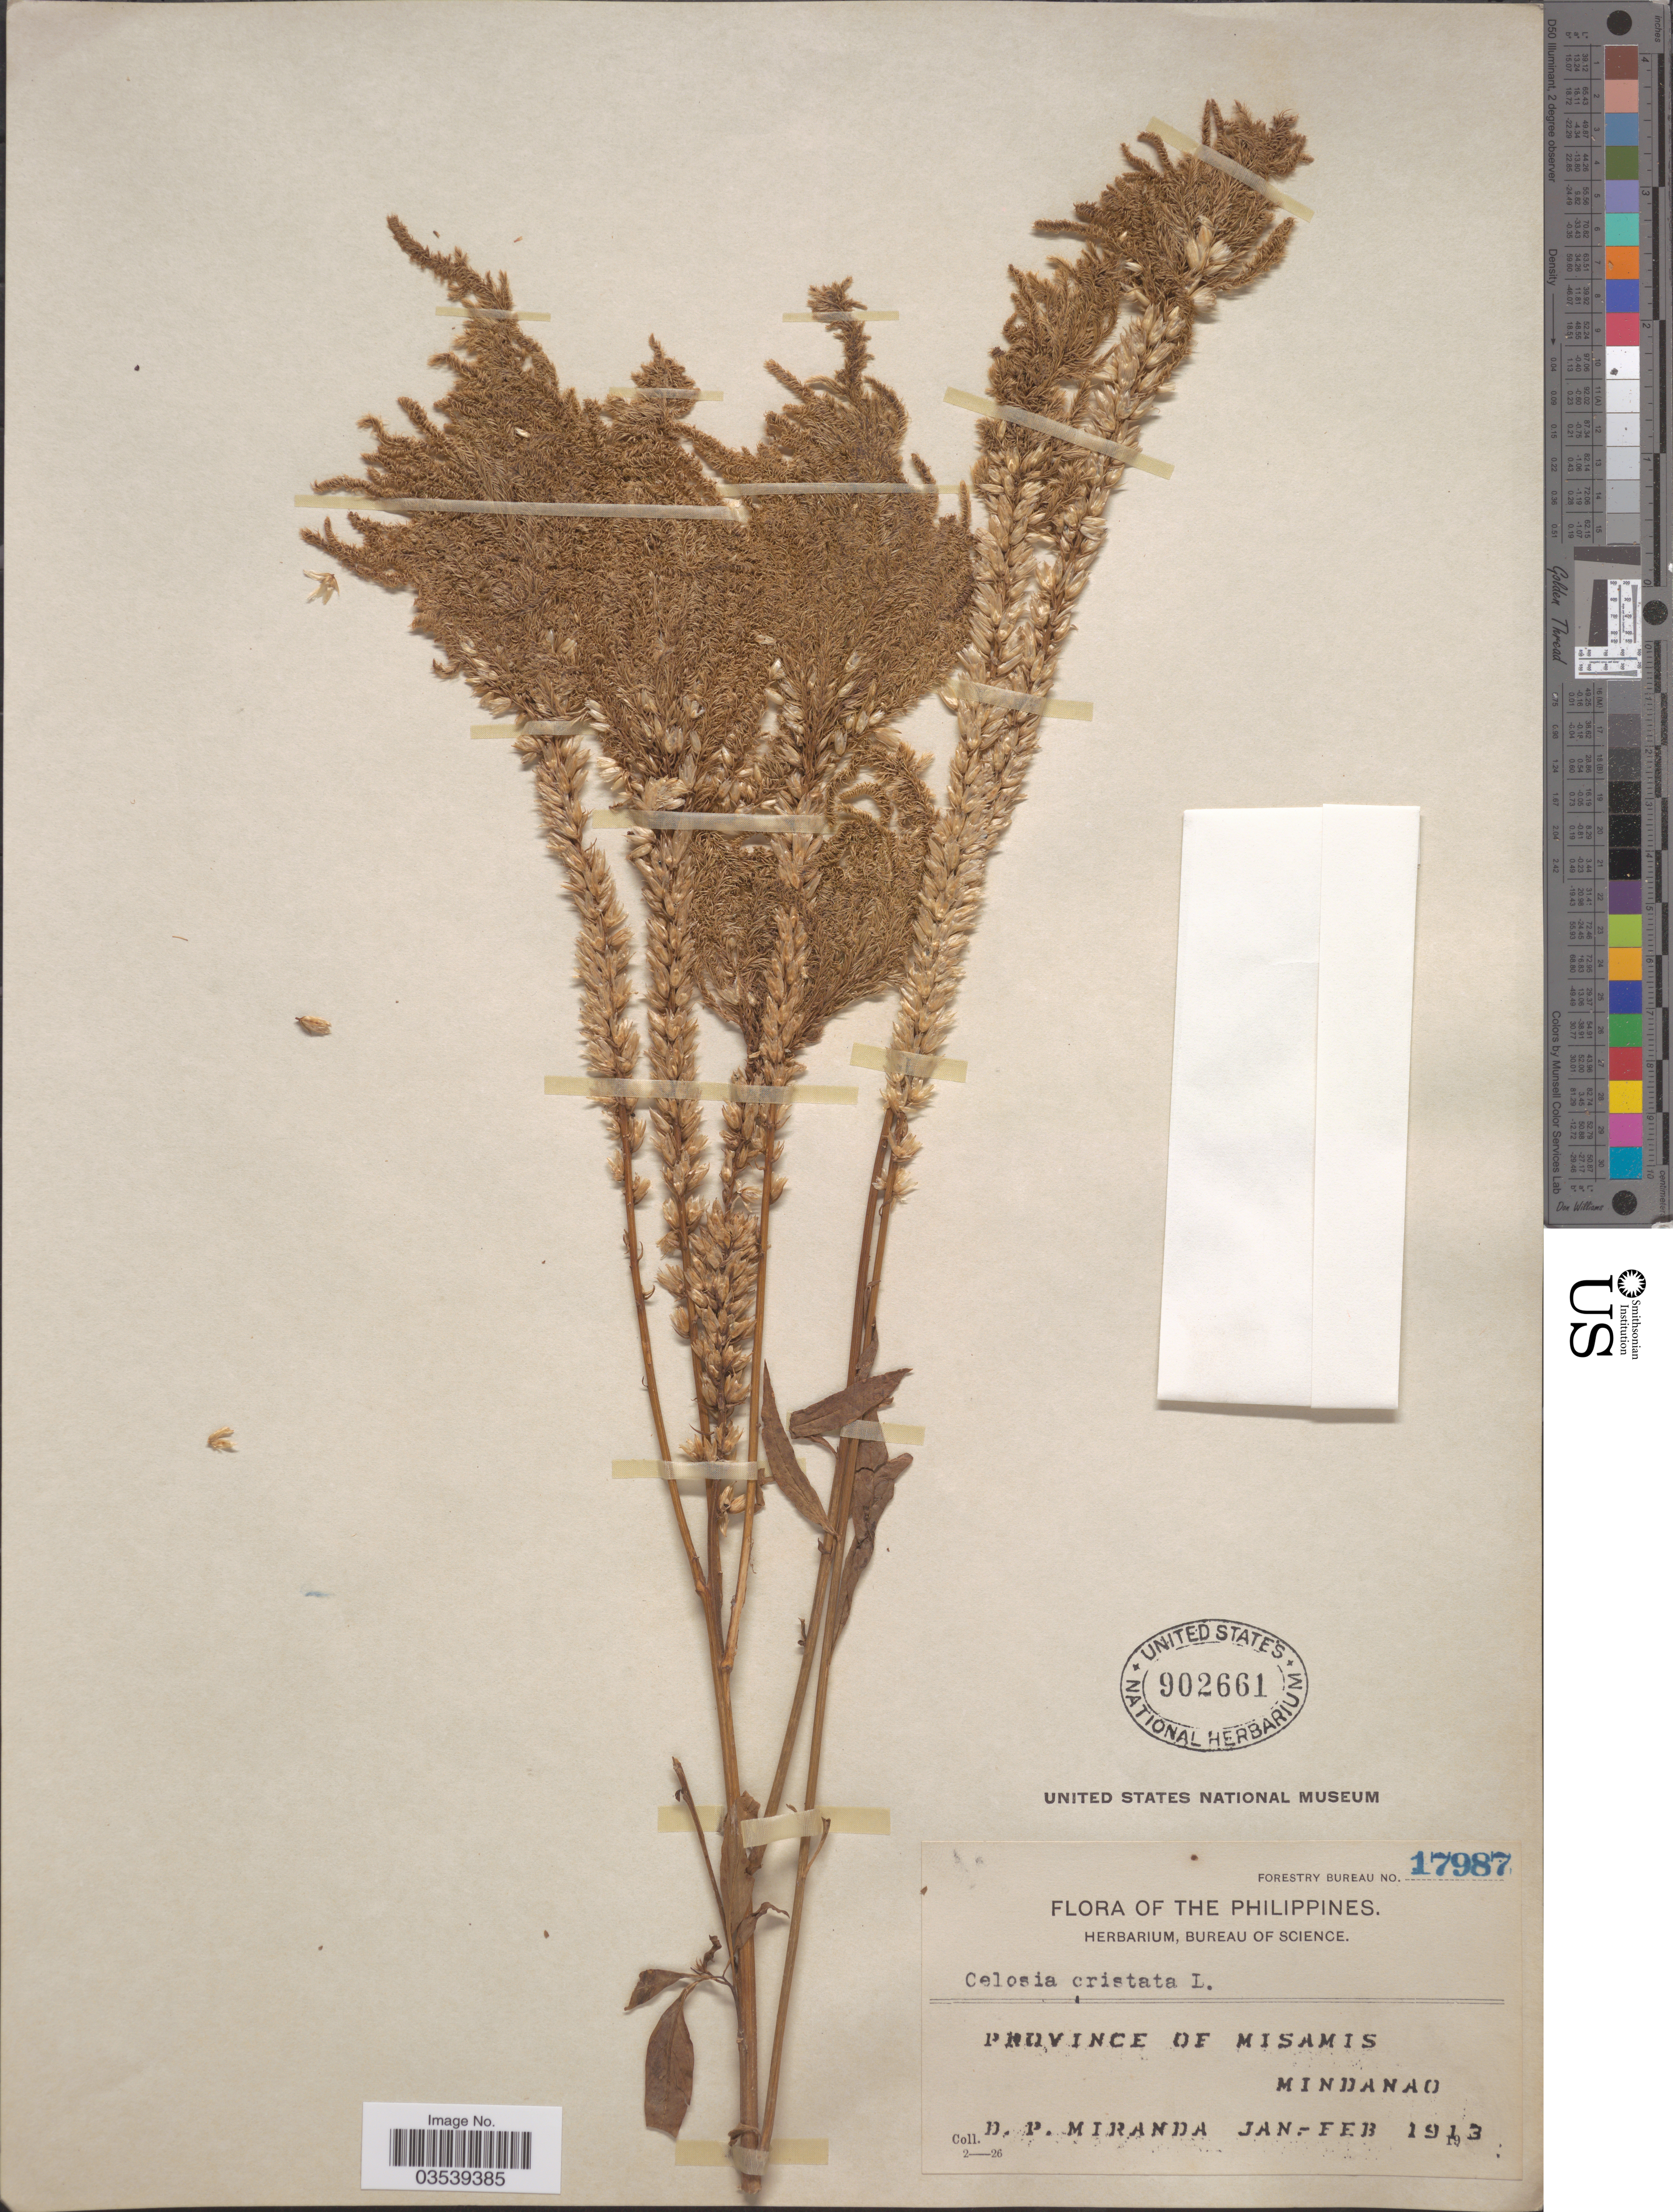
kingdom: Plantae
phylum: Tracheophyta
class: Magnoliopsida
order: Caryophyllales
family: Amaranthaceae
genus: Celosia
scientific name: Celosia cristata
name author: L.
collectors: D. P. Miranda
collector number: Forestry Bureau 17987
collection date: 1913-01/1913-02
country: Philippines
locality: Province of Misamis, Mindanao.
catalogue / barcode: US 902661